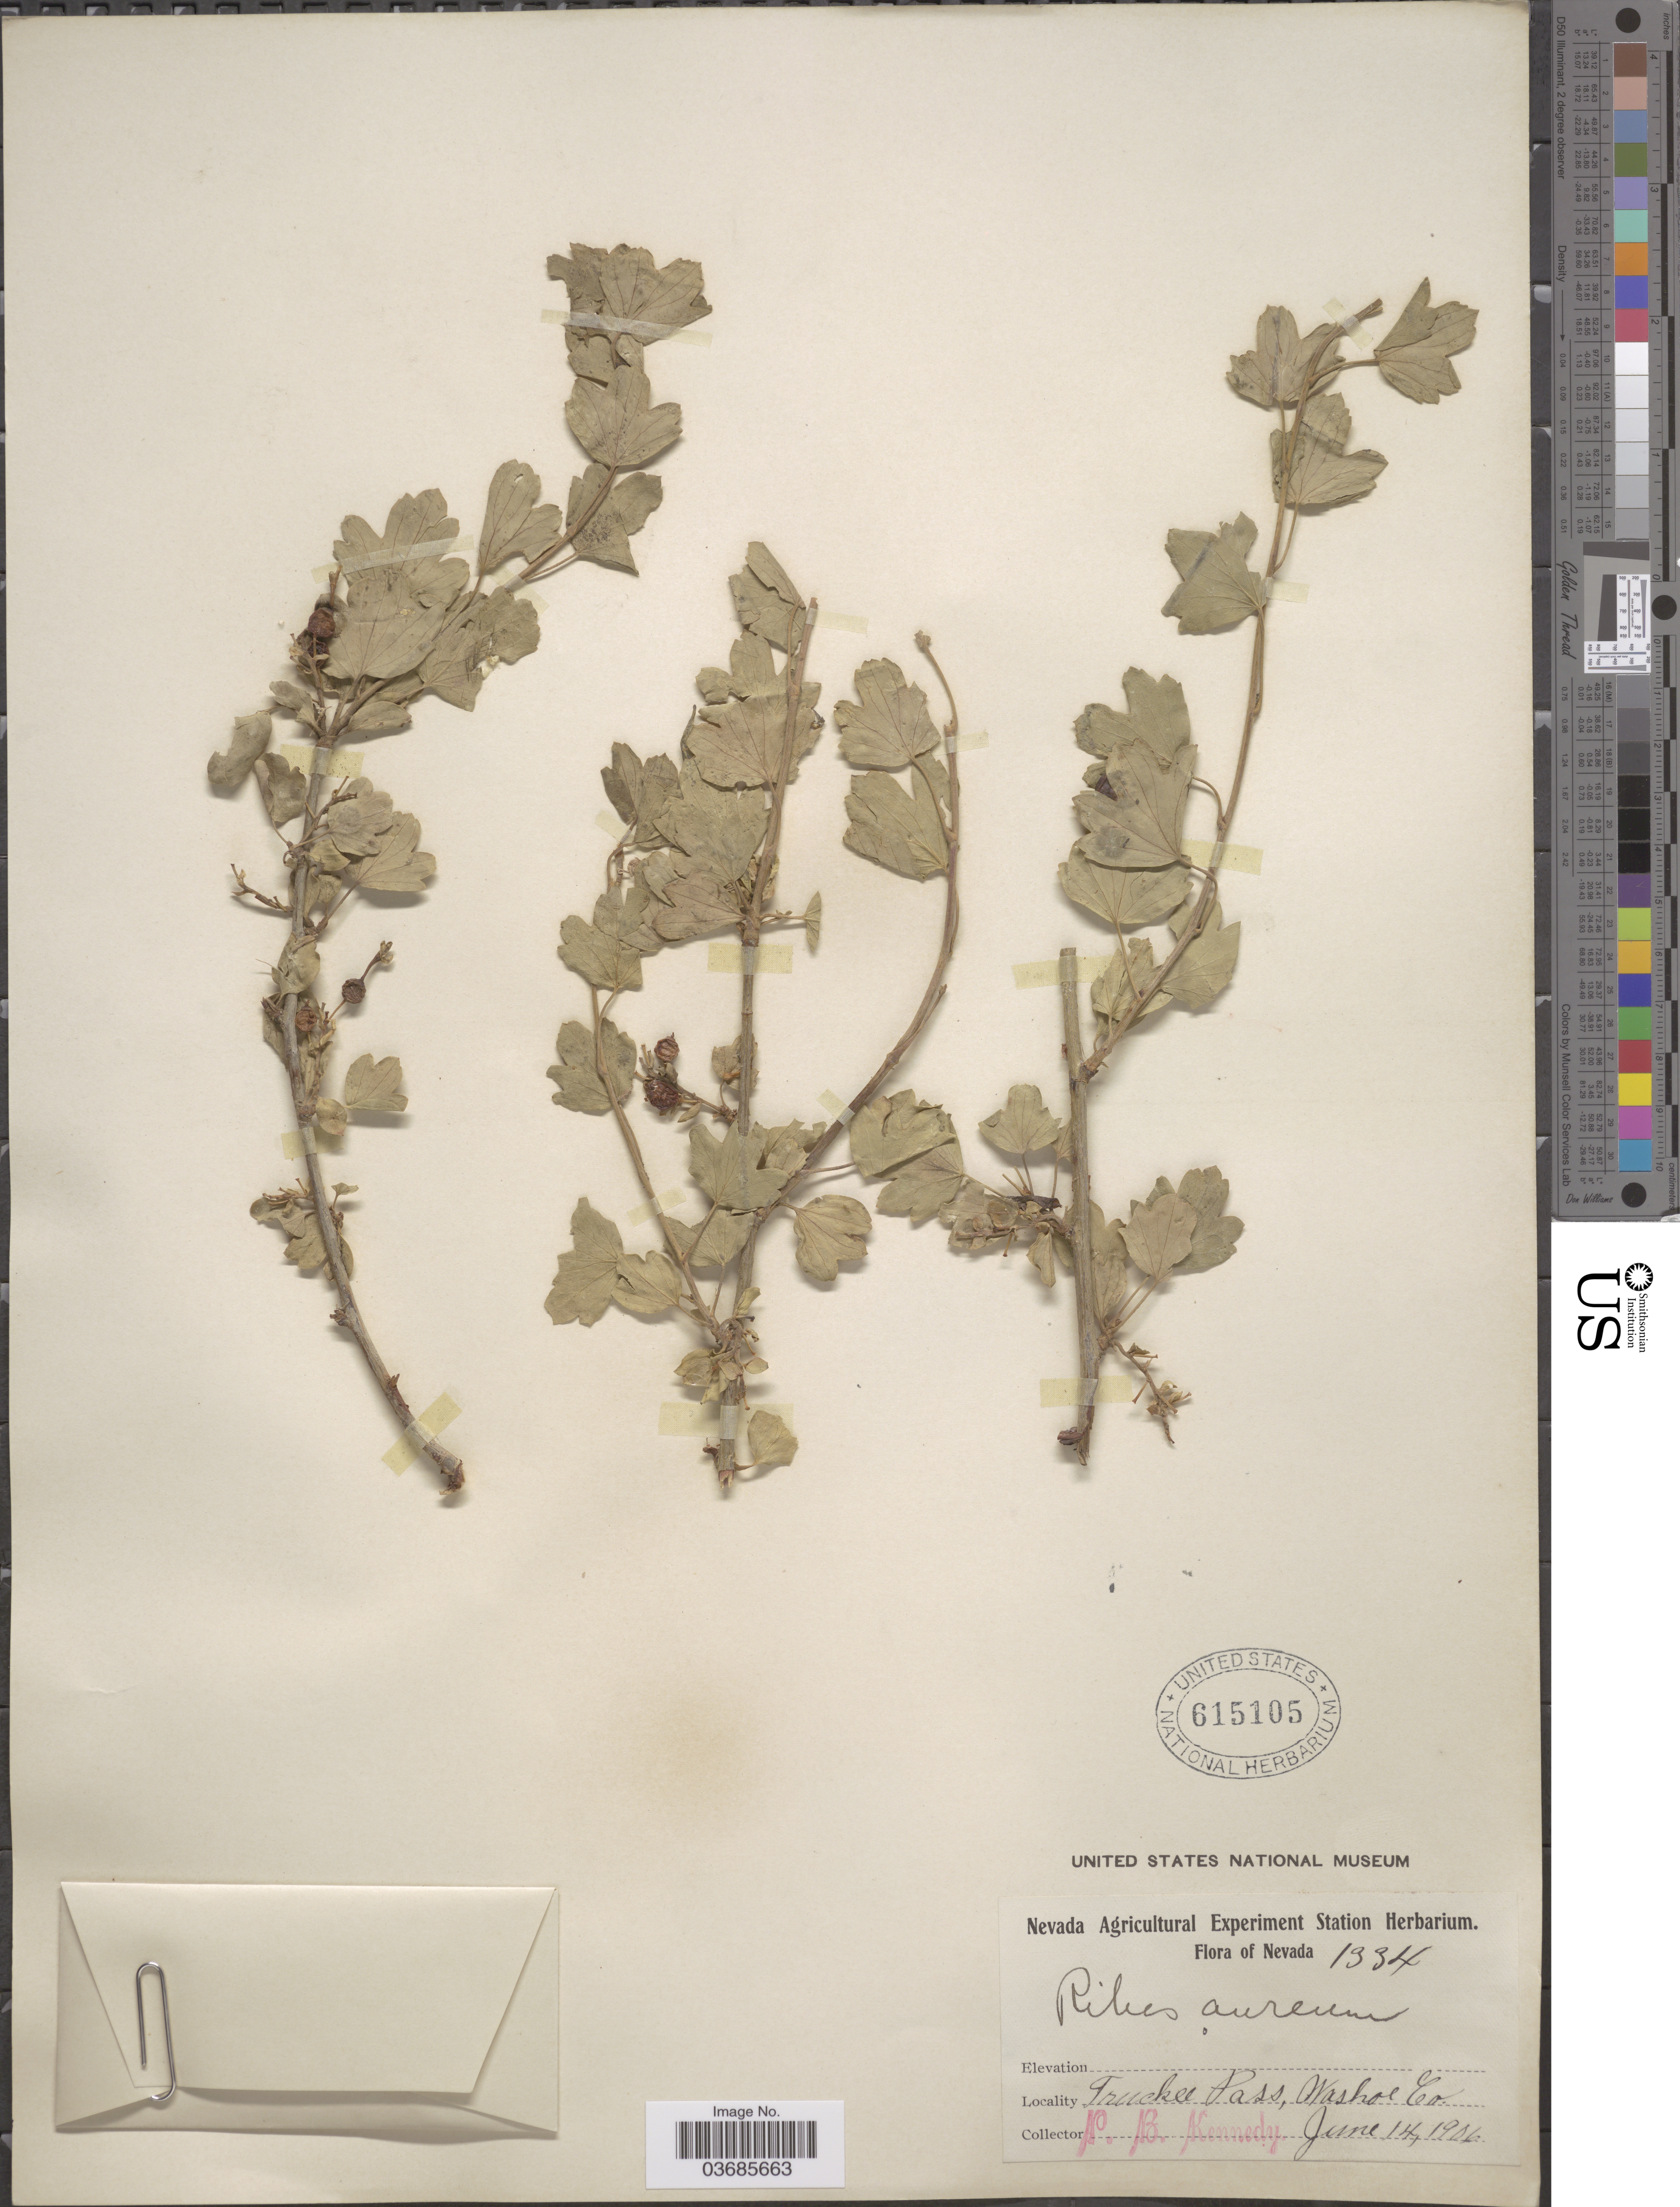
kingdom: Plantae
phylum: Tracheophyta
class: Magnoliopsida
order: Saxifragales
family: Grossulariaceae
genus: Ribes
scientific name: Ribes aureum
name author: Pursh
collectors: P. B. Kennedy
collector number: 1334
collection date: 1906-06-14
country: United States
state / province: Nevada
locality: Truckee Pass, Washoe Co.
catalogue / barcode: US 615105